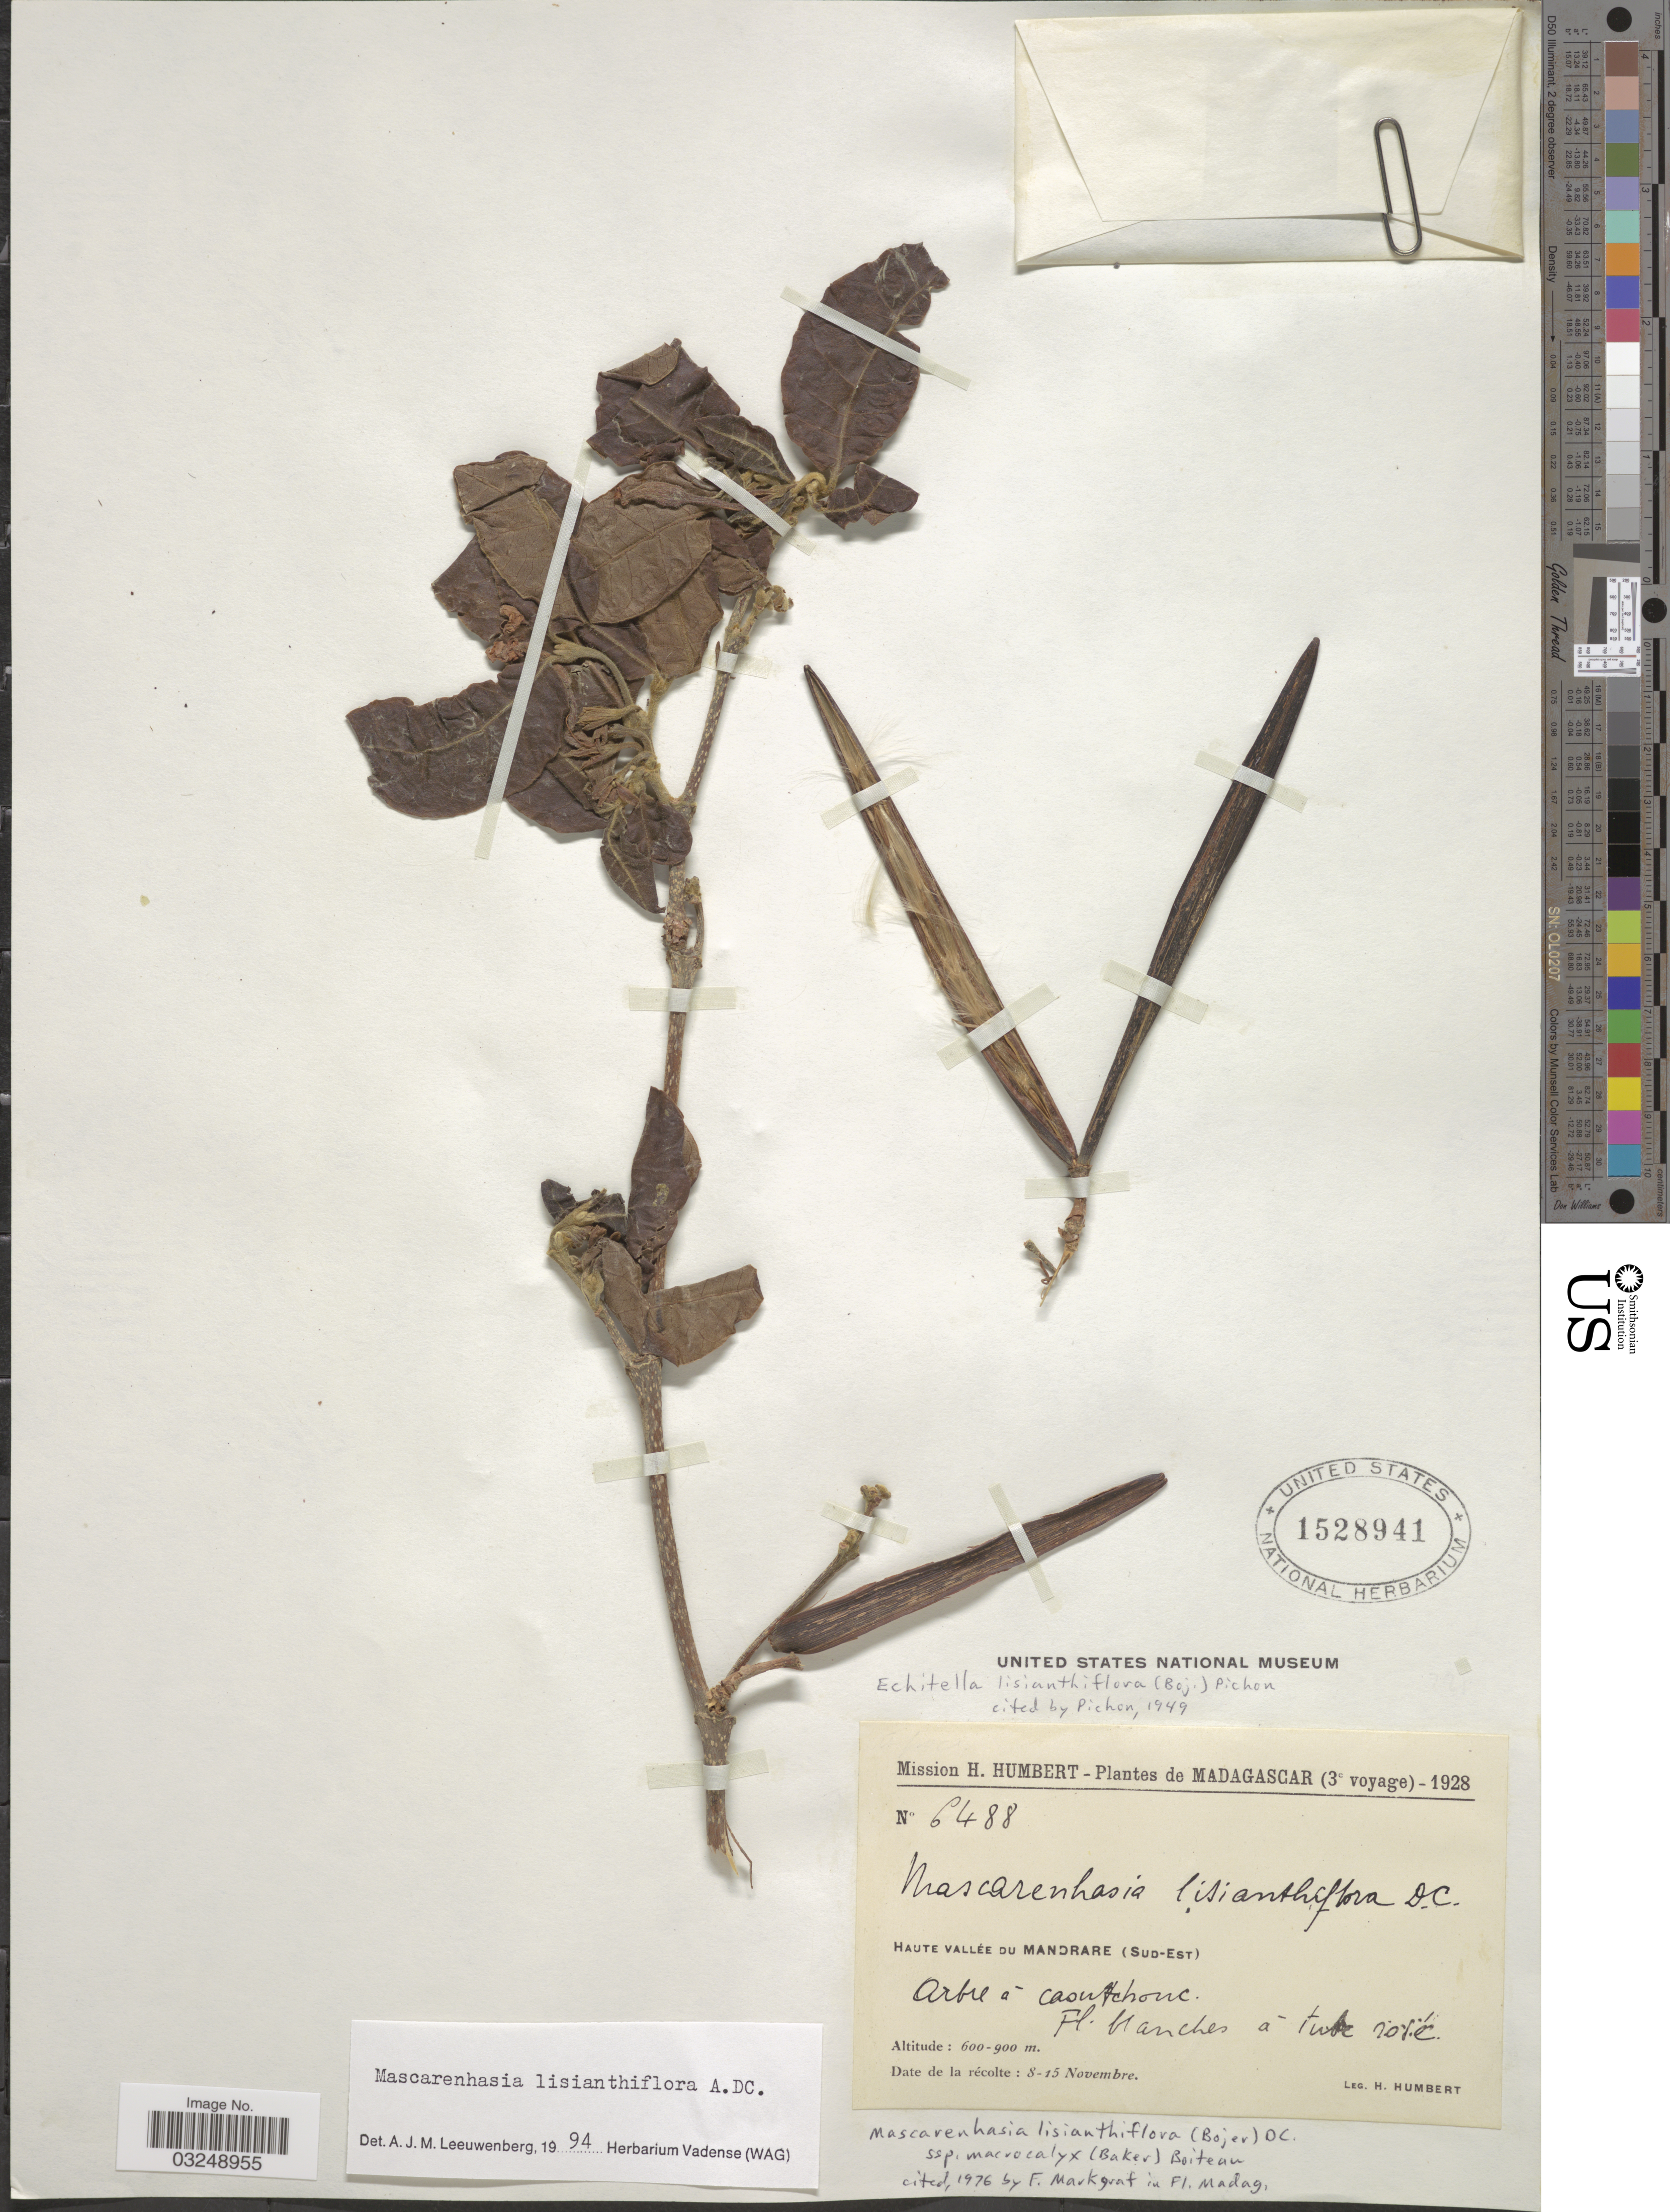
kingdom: Plantae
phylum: Tracheophyta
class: Magnoliopsida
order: Gentianales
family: Apocynaceae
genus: Mascarenhasia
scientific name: Mascarenhasia lisianthiflora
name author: DC.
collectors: H. Humbert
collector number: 6488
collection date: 1928-11-08/1928-11-15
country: Madagascar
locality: Haute Vallée du Mandrare (Sud-Est).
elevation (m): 600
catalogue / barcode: US 1528941